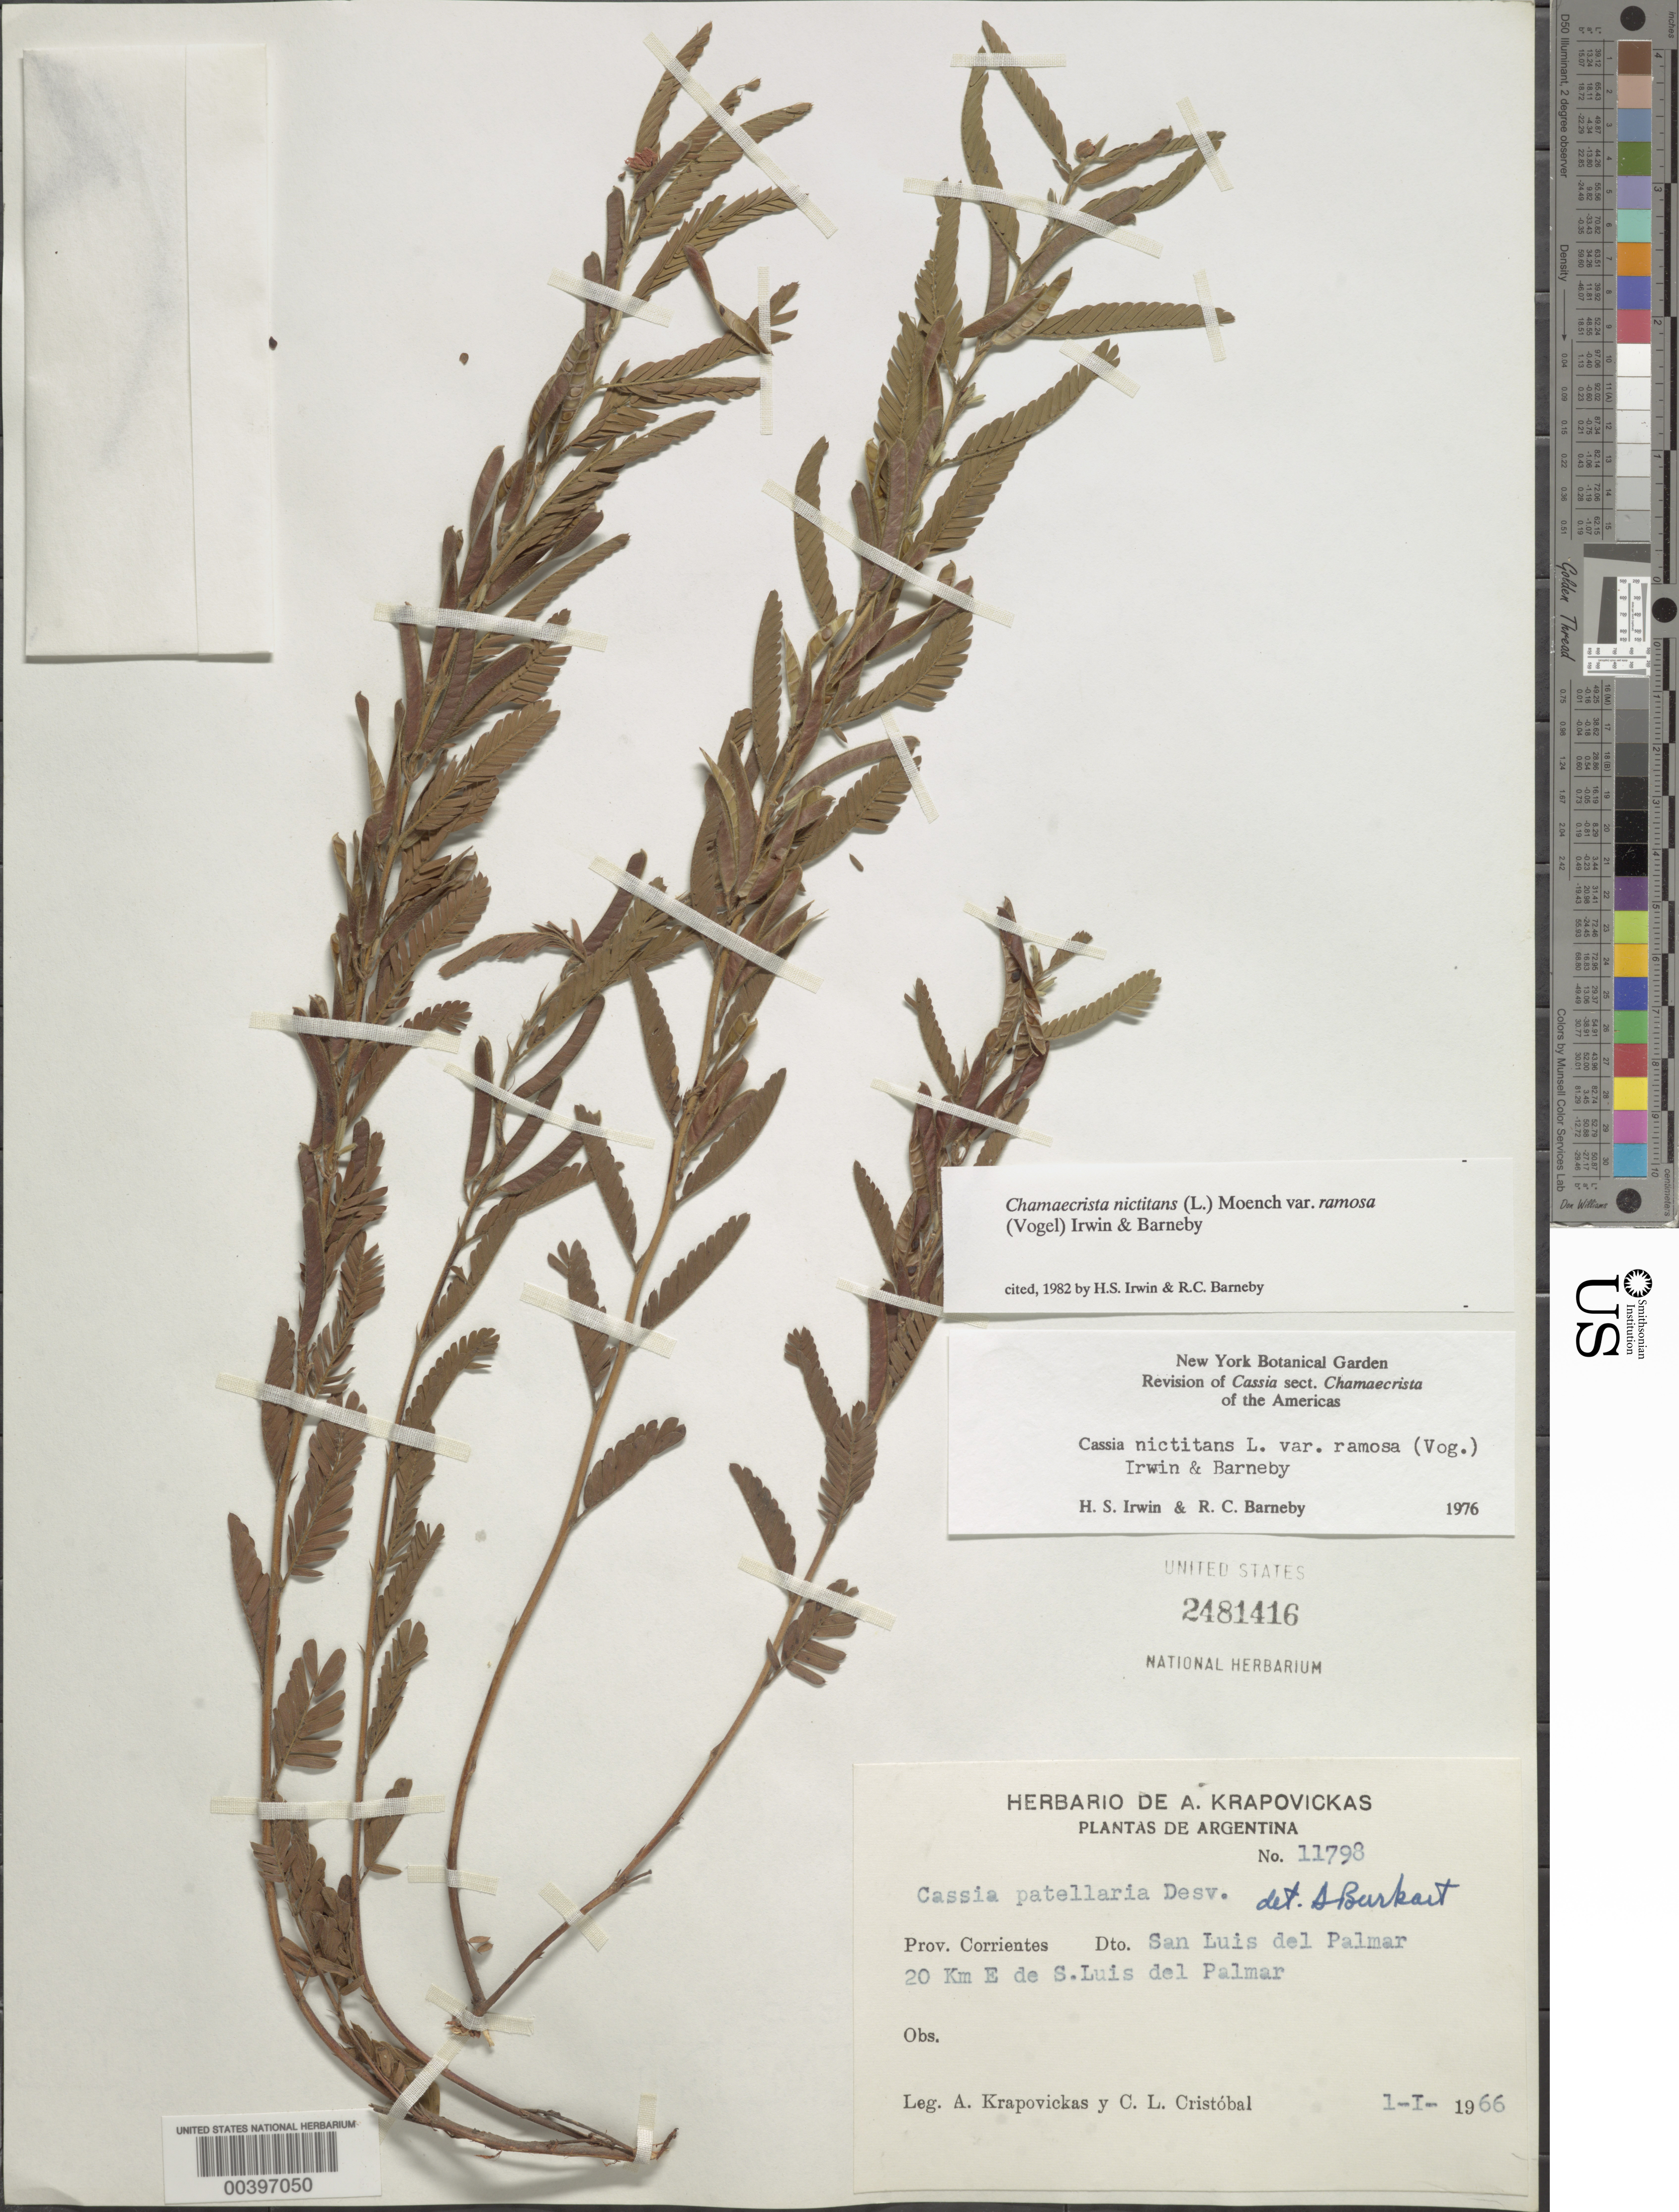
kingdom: Plantae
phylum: Tracheophyta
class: Magnoliopsida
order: Fabales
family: Fabaceae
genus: Chamaecrista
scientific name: Chamaecrista nictitans var. ramosa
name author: (Vogel) H.S. Irwin & Barneby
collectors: A. Krapovickas & C. L. Cristóbal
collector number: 4601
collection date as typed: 01 Jan 1966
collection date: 1966-01-01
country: Argentina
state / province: Corrientes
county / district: San Luis del Palmar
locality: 20 km E de San Luis del Palmar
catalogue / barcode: US 2481416